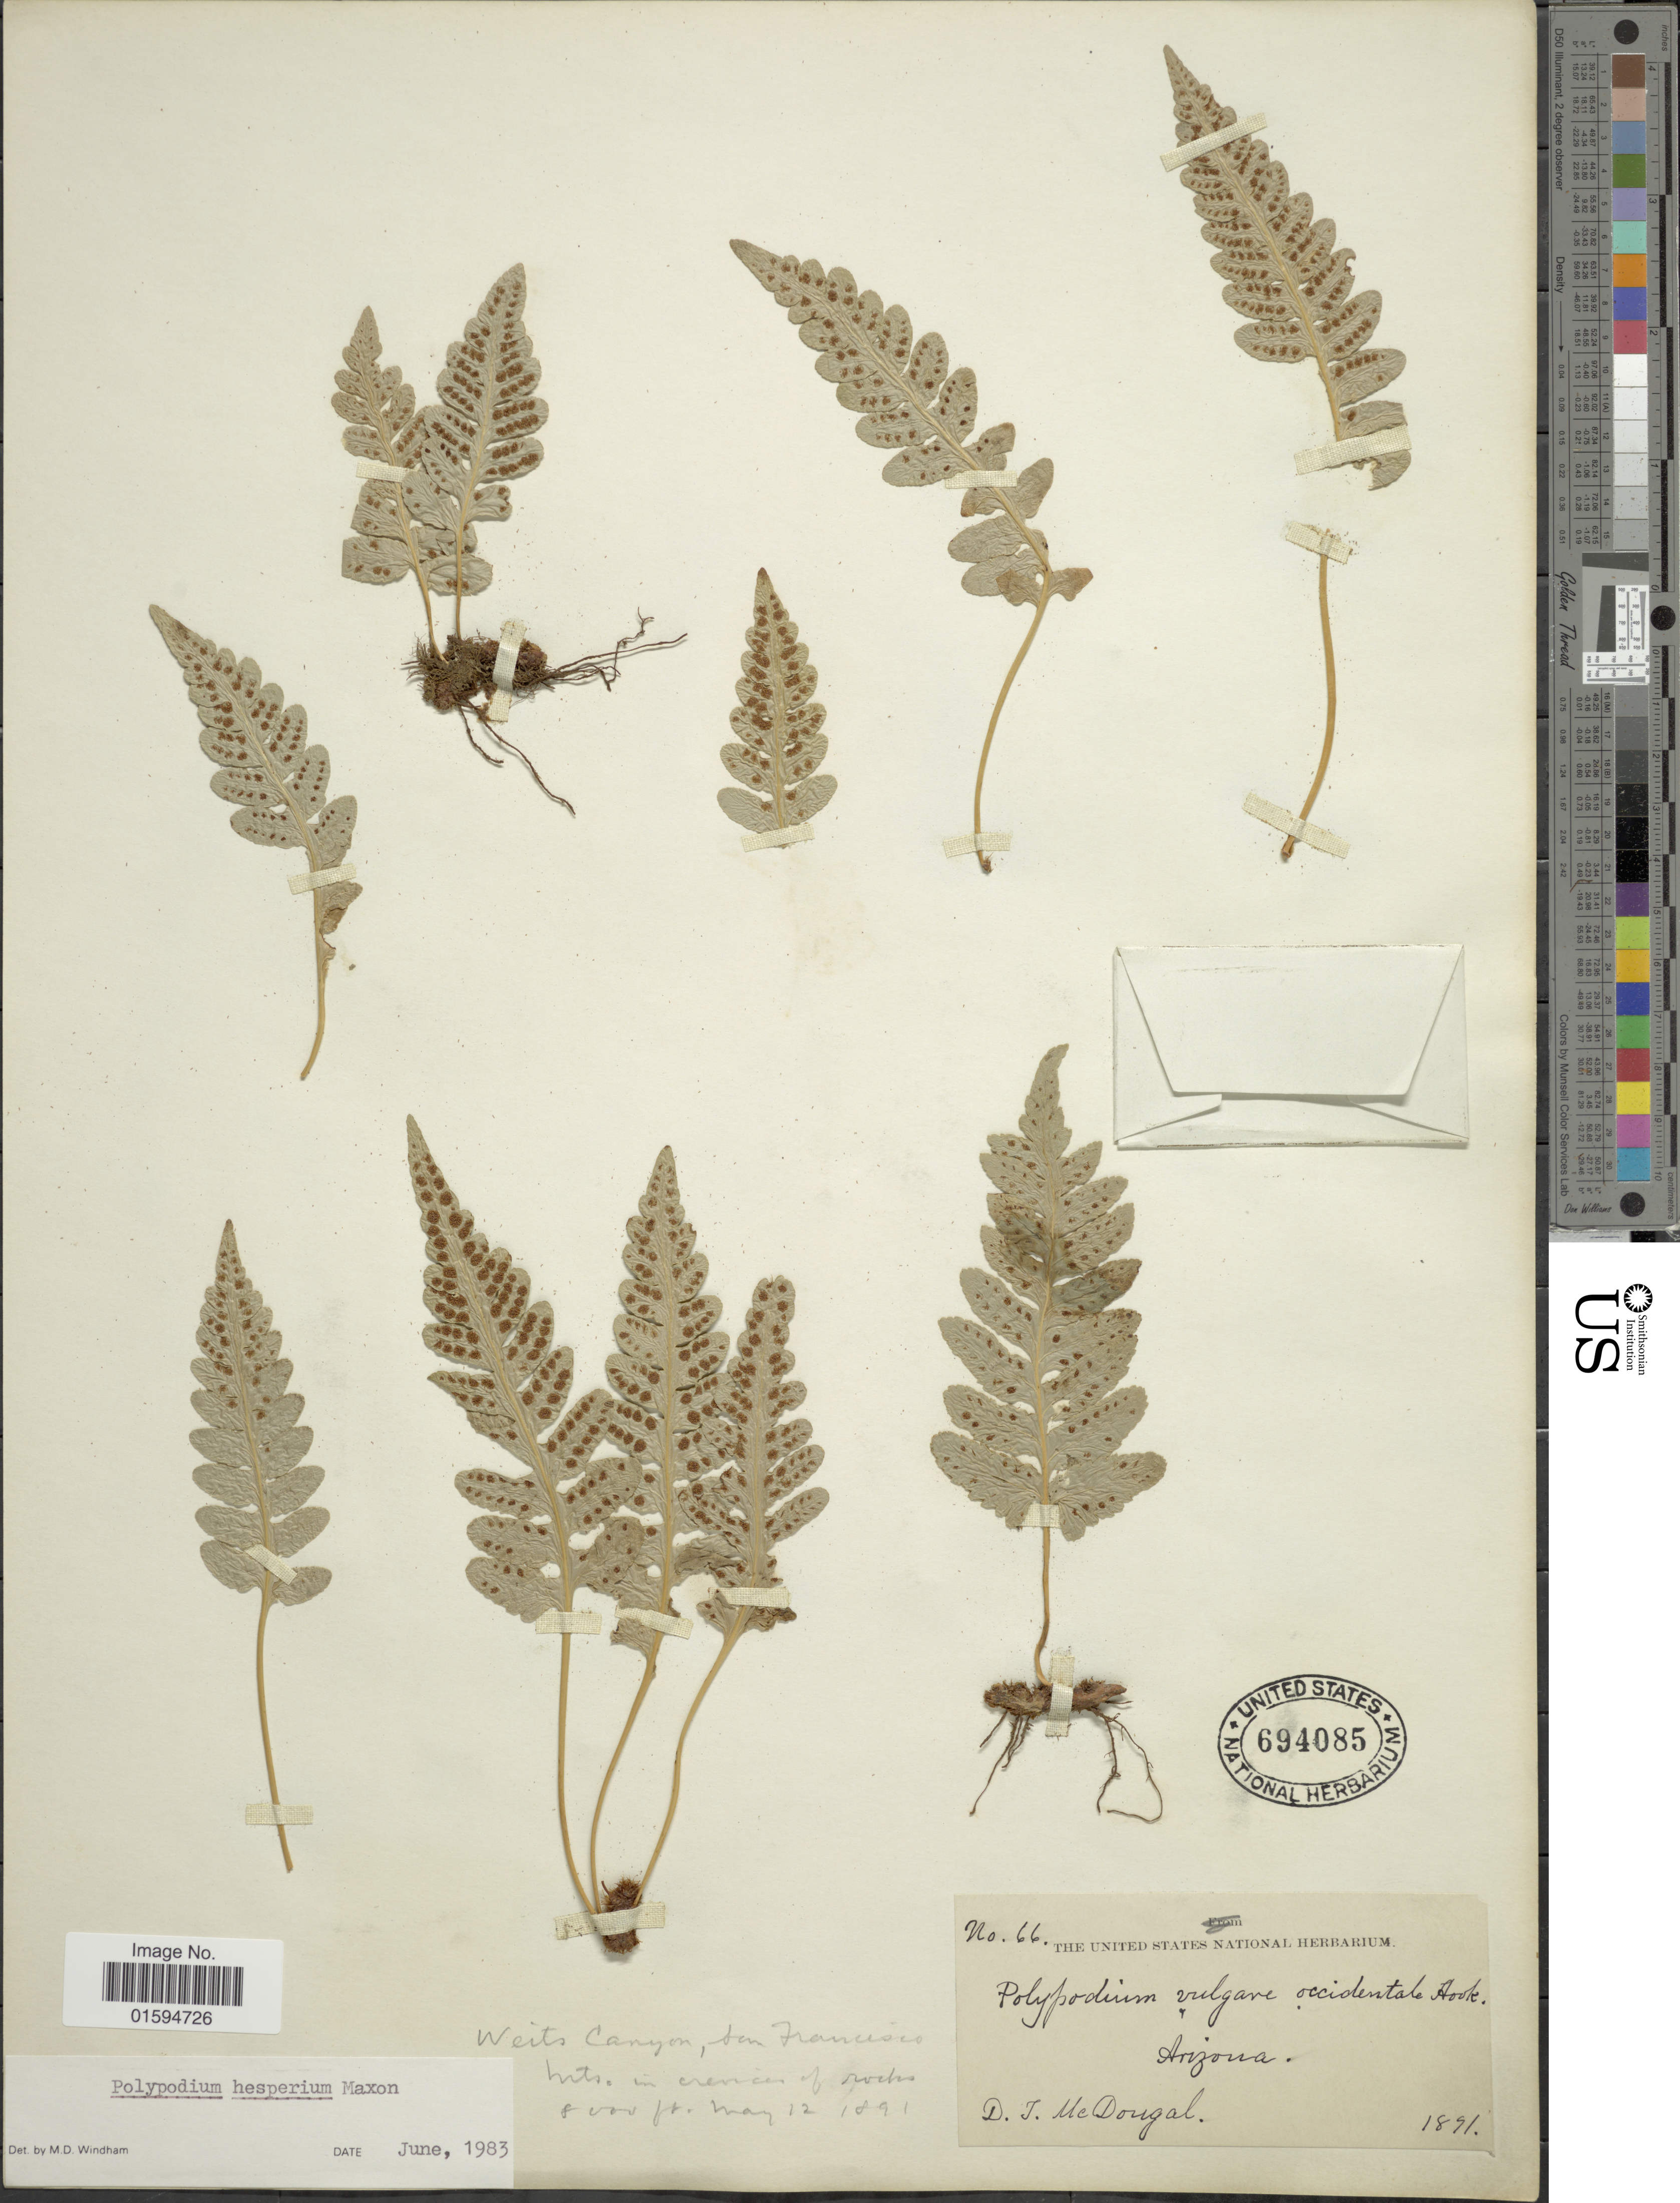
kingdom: Plantae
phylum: Tracheophyta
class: Polypodiopsida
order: Polypodiales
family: Polypodiaceae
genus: Polypodium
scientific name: Polypodium hesperium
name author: Maxon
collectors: D. Mcdougal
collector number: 66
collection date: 1891-05-12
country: United States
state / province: Arizona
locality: Weits Cayon, San Francisco Mts in crevices of rocks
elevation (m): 2438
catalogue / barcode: US 694085